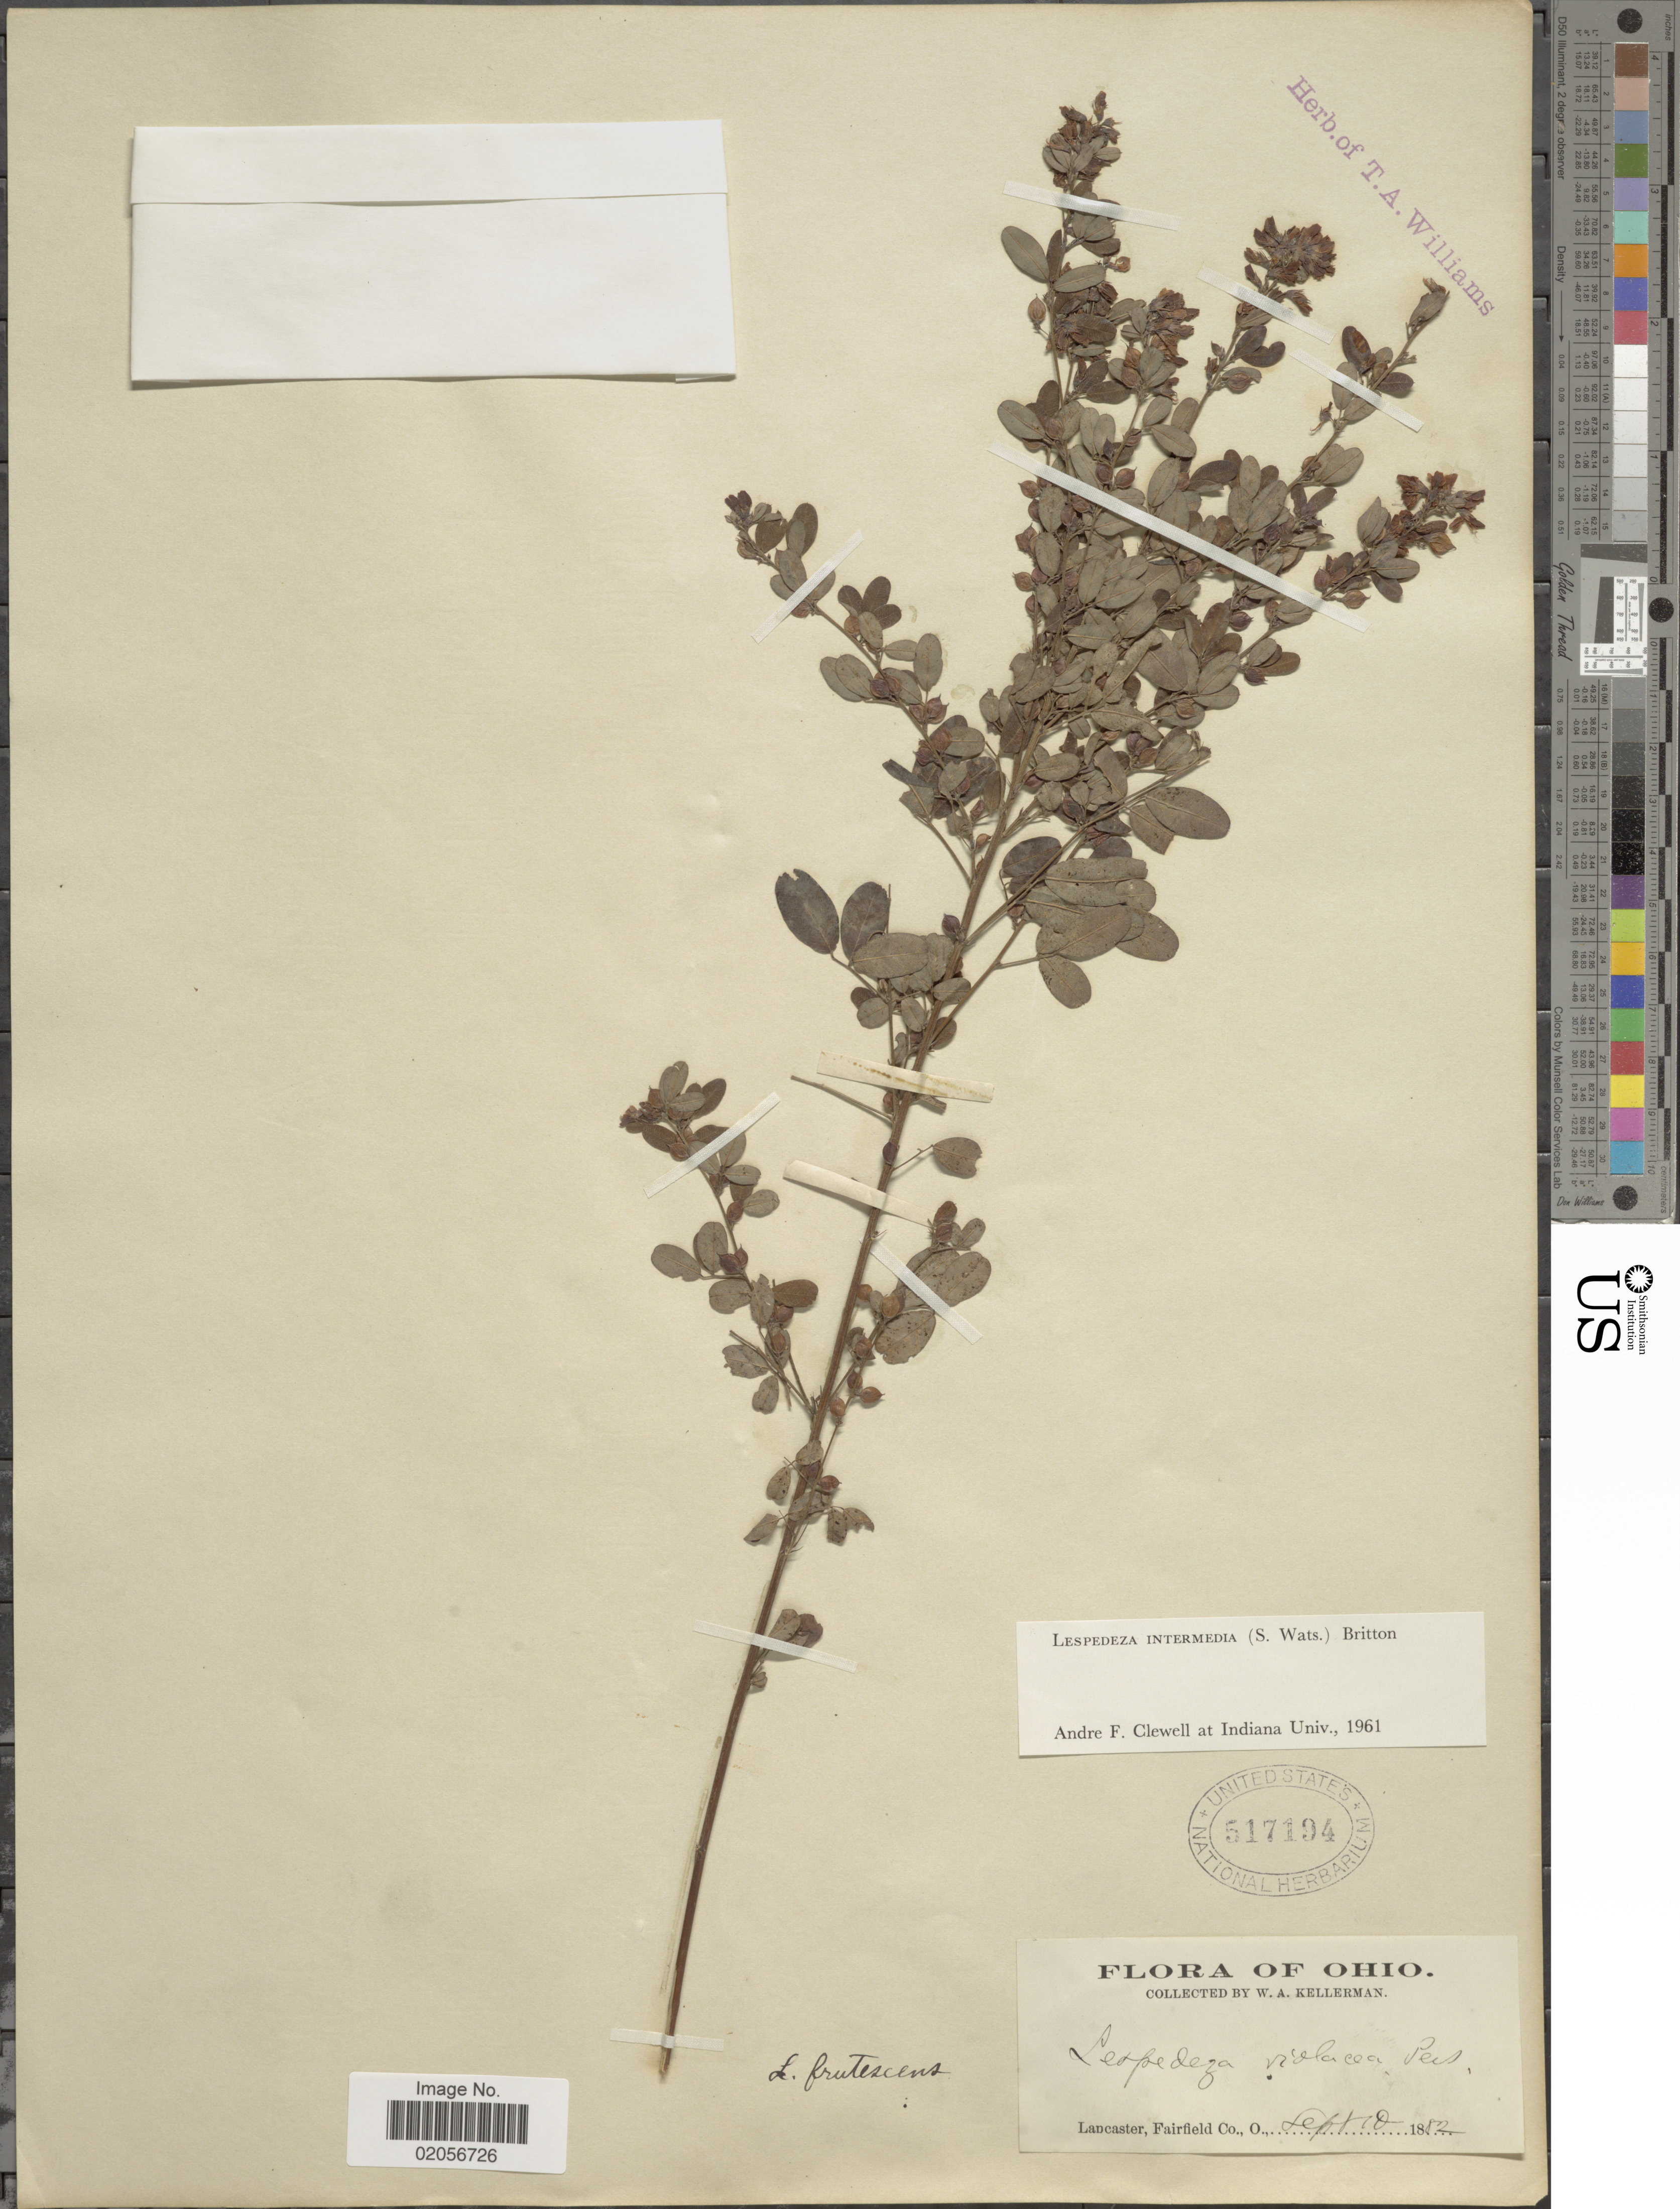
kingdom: Plantae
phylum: Tracheophyta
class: Magnoliopsida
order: Fabales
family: Fabaceae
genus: Lespedeza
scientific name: Lespedeza intermedia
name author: (S. Watson) Britton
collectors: W. Kellerman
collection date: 1882-09-10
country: United States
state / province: Ohio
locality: Lancaster, Fairfield Co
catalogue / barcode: US 517194